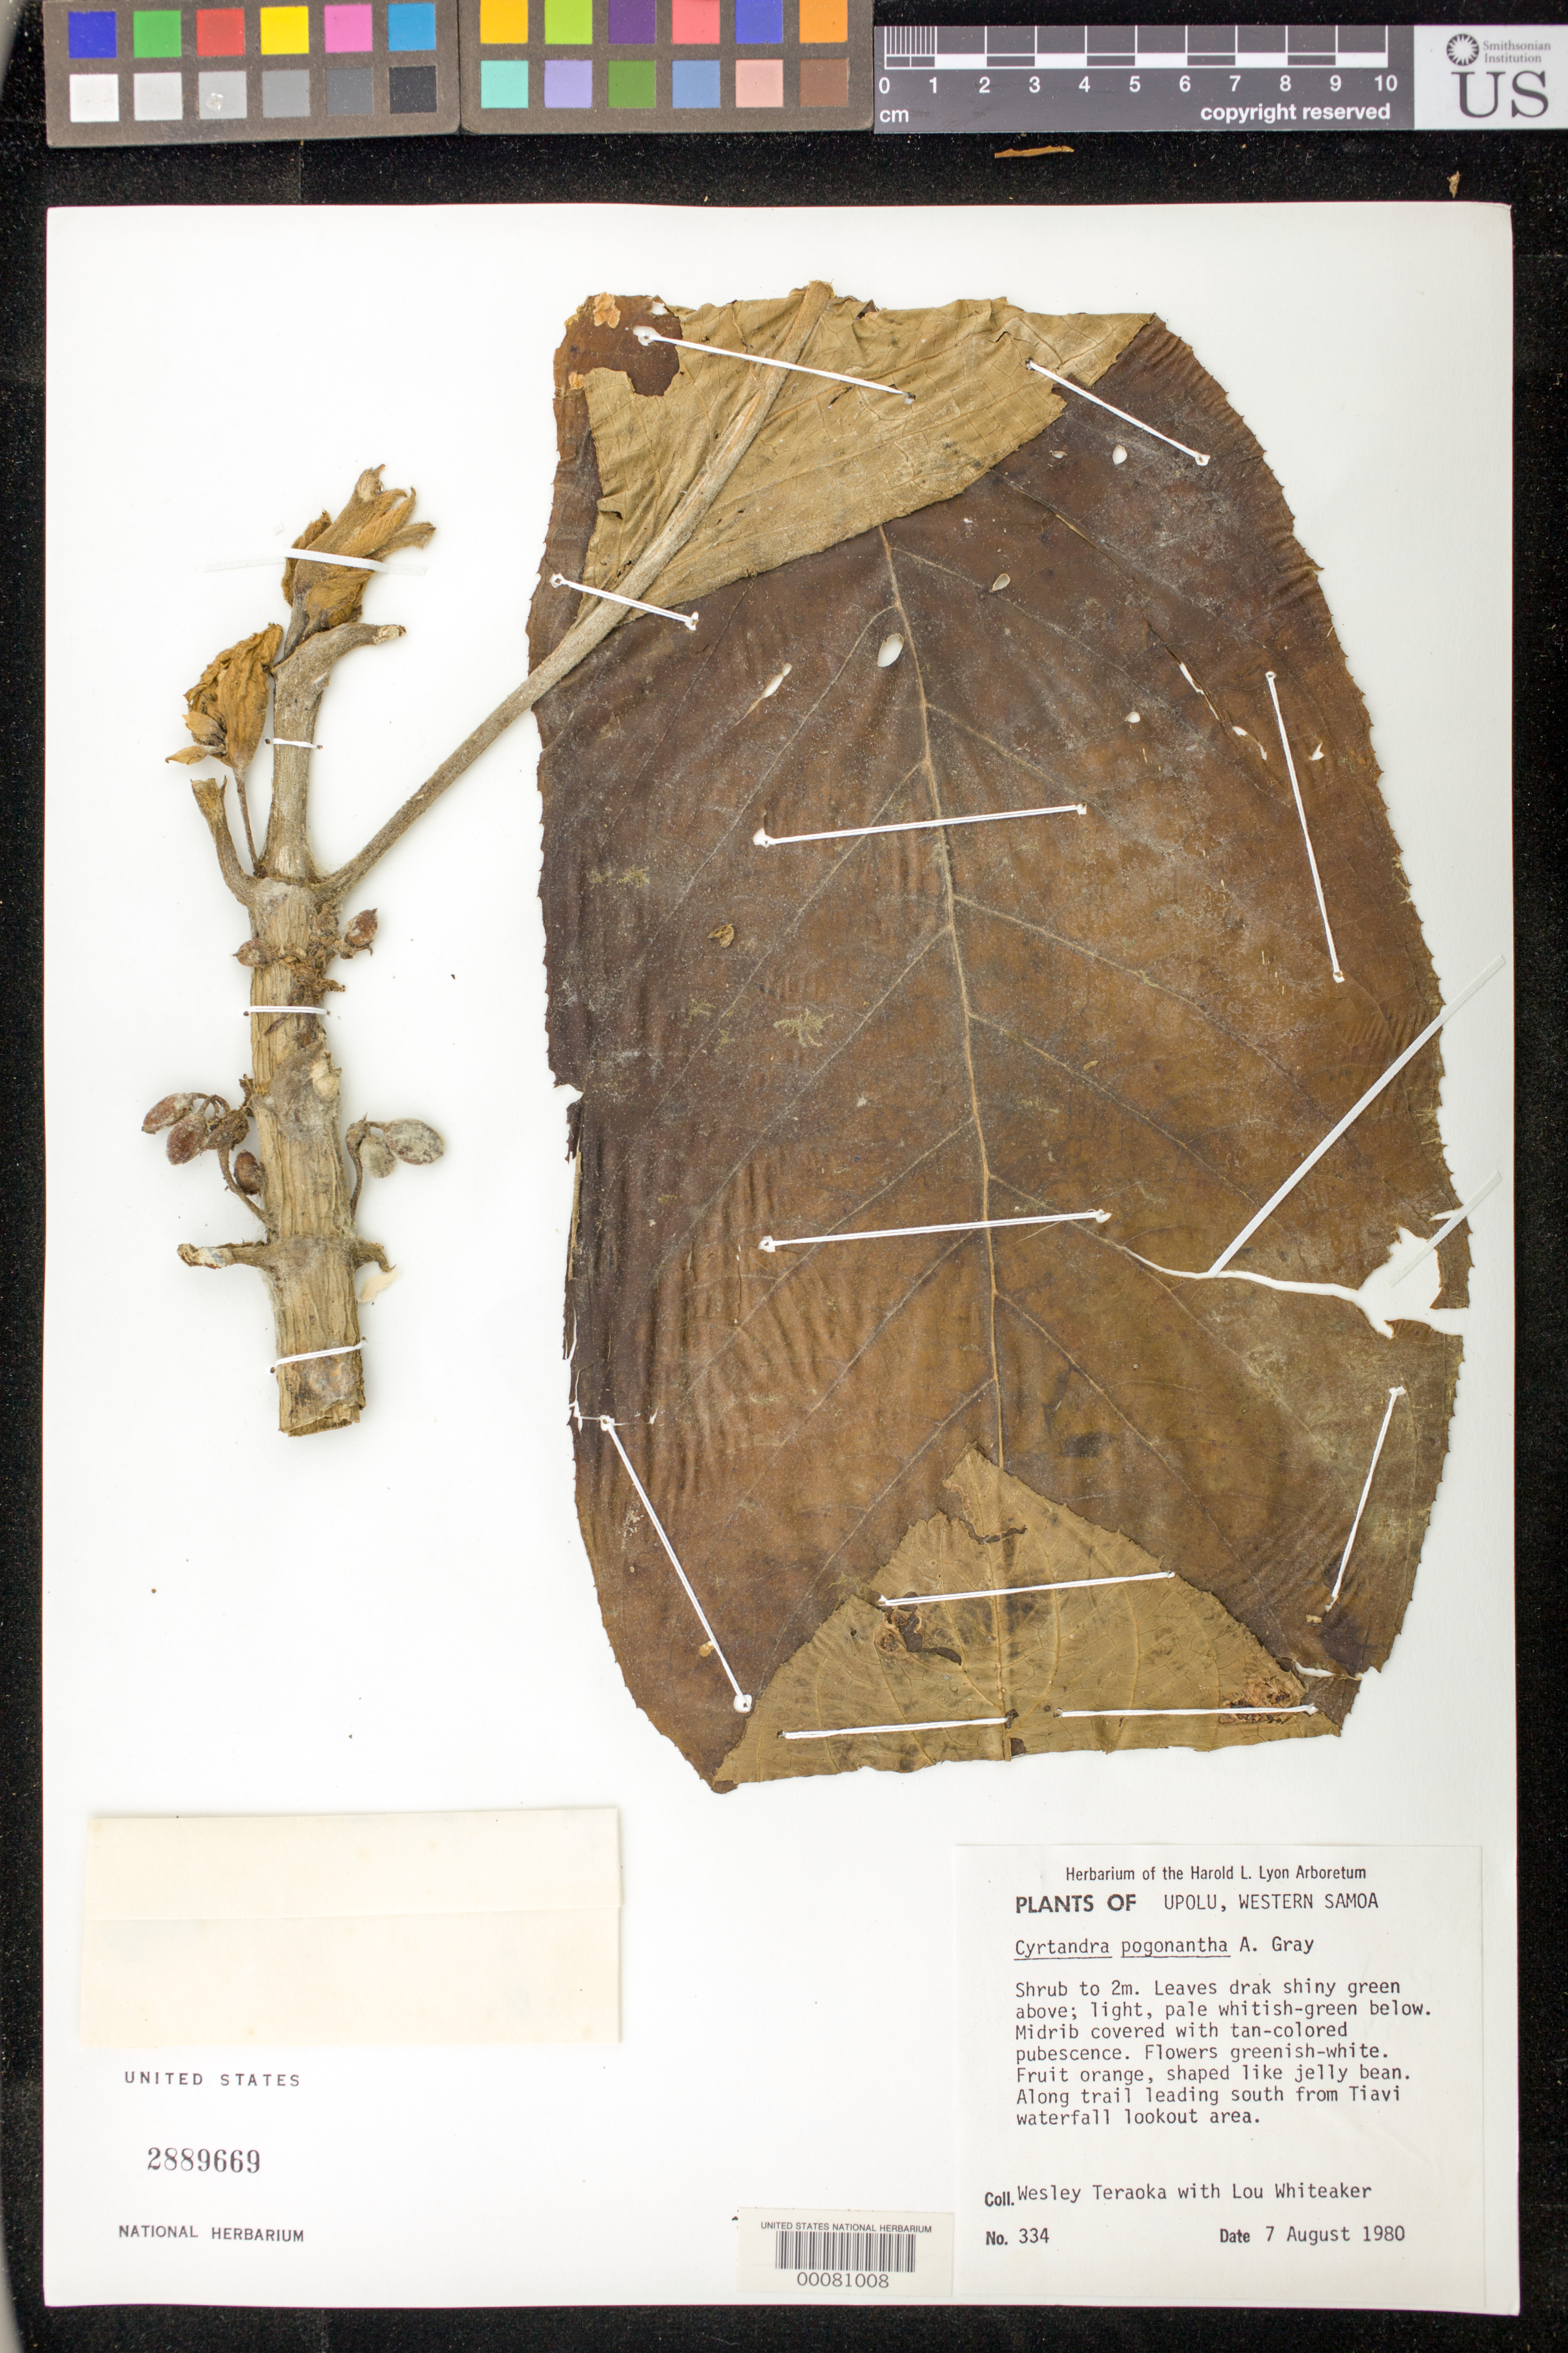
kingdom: Plantae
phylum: Tracheophyta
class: Magnoliopsida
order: Lamiales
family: Gesneriaceae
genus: Cyrtandra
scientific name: Cyrtandra pogonantha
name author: A. Gray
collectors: W. Teraoka & L. Whiteaker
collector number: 334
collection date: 1980-08-07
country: Samoa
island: Upolu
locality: Upolu, Western Samoa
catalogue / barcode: US 2889669